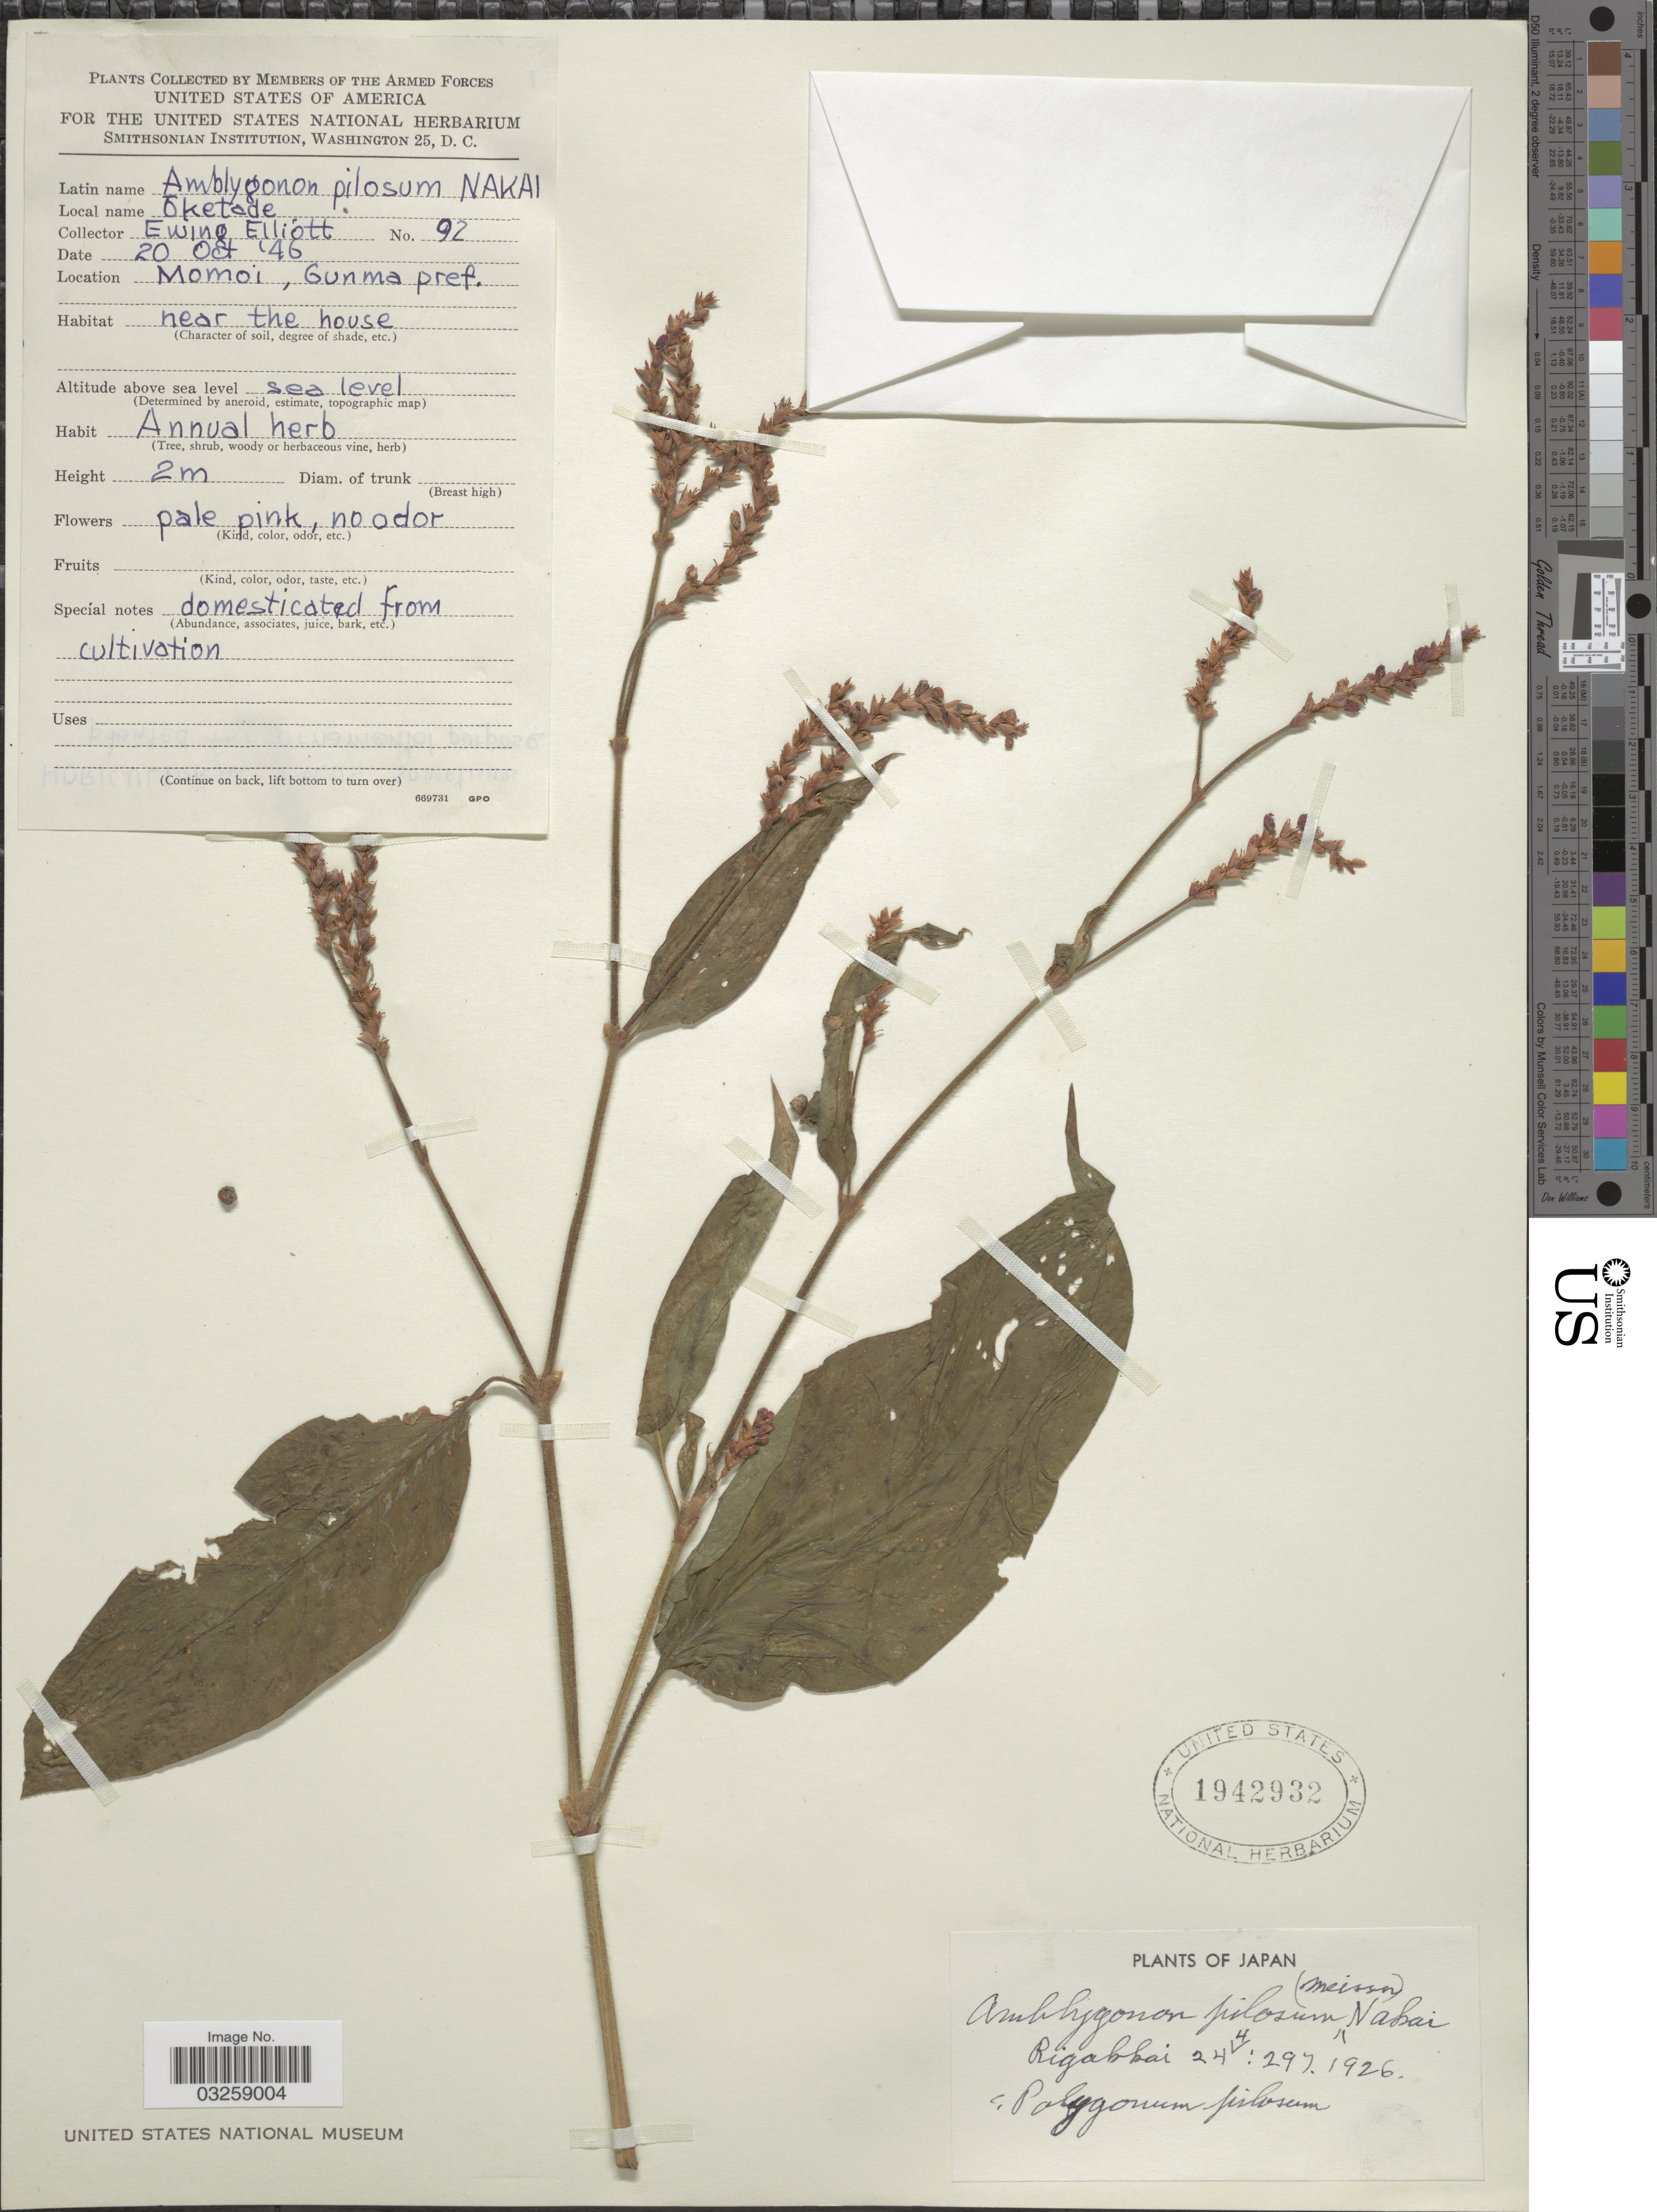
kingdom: Plantae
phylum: Tracheophyta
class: Magnoliopsida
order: Caryophyllales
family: Polygonaceae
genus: Polygonum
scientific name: Polygonum orientale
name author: L.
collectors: E. Elliott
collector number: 92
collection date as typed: Transcribed d/m/y: 20/10/46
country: Japan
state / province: Gunma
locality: Momoi, Gunma pref.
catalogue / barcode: US 1942932